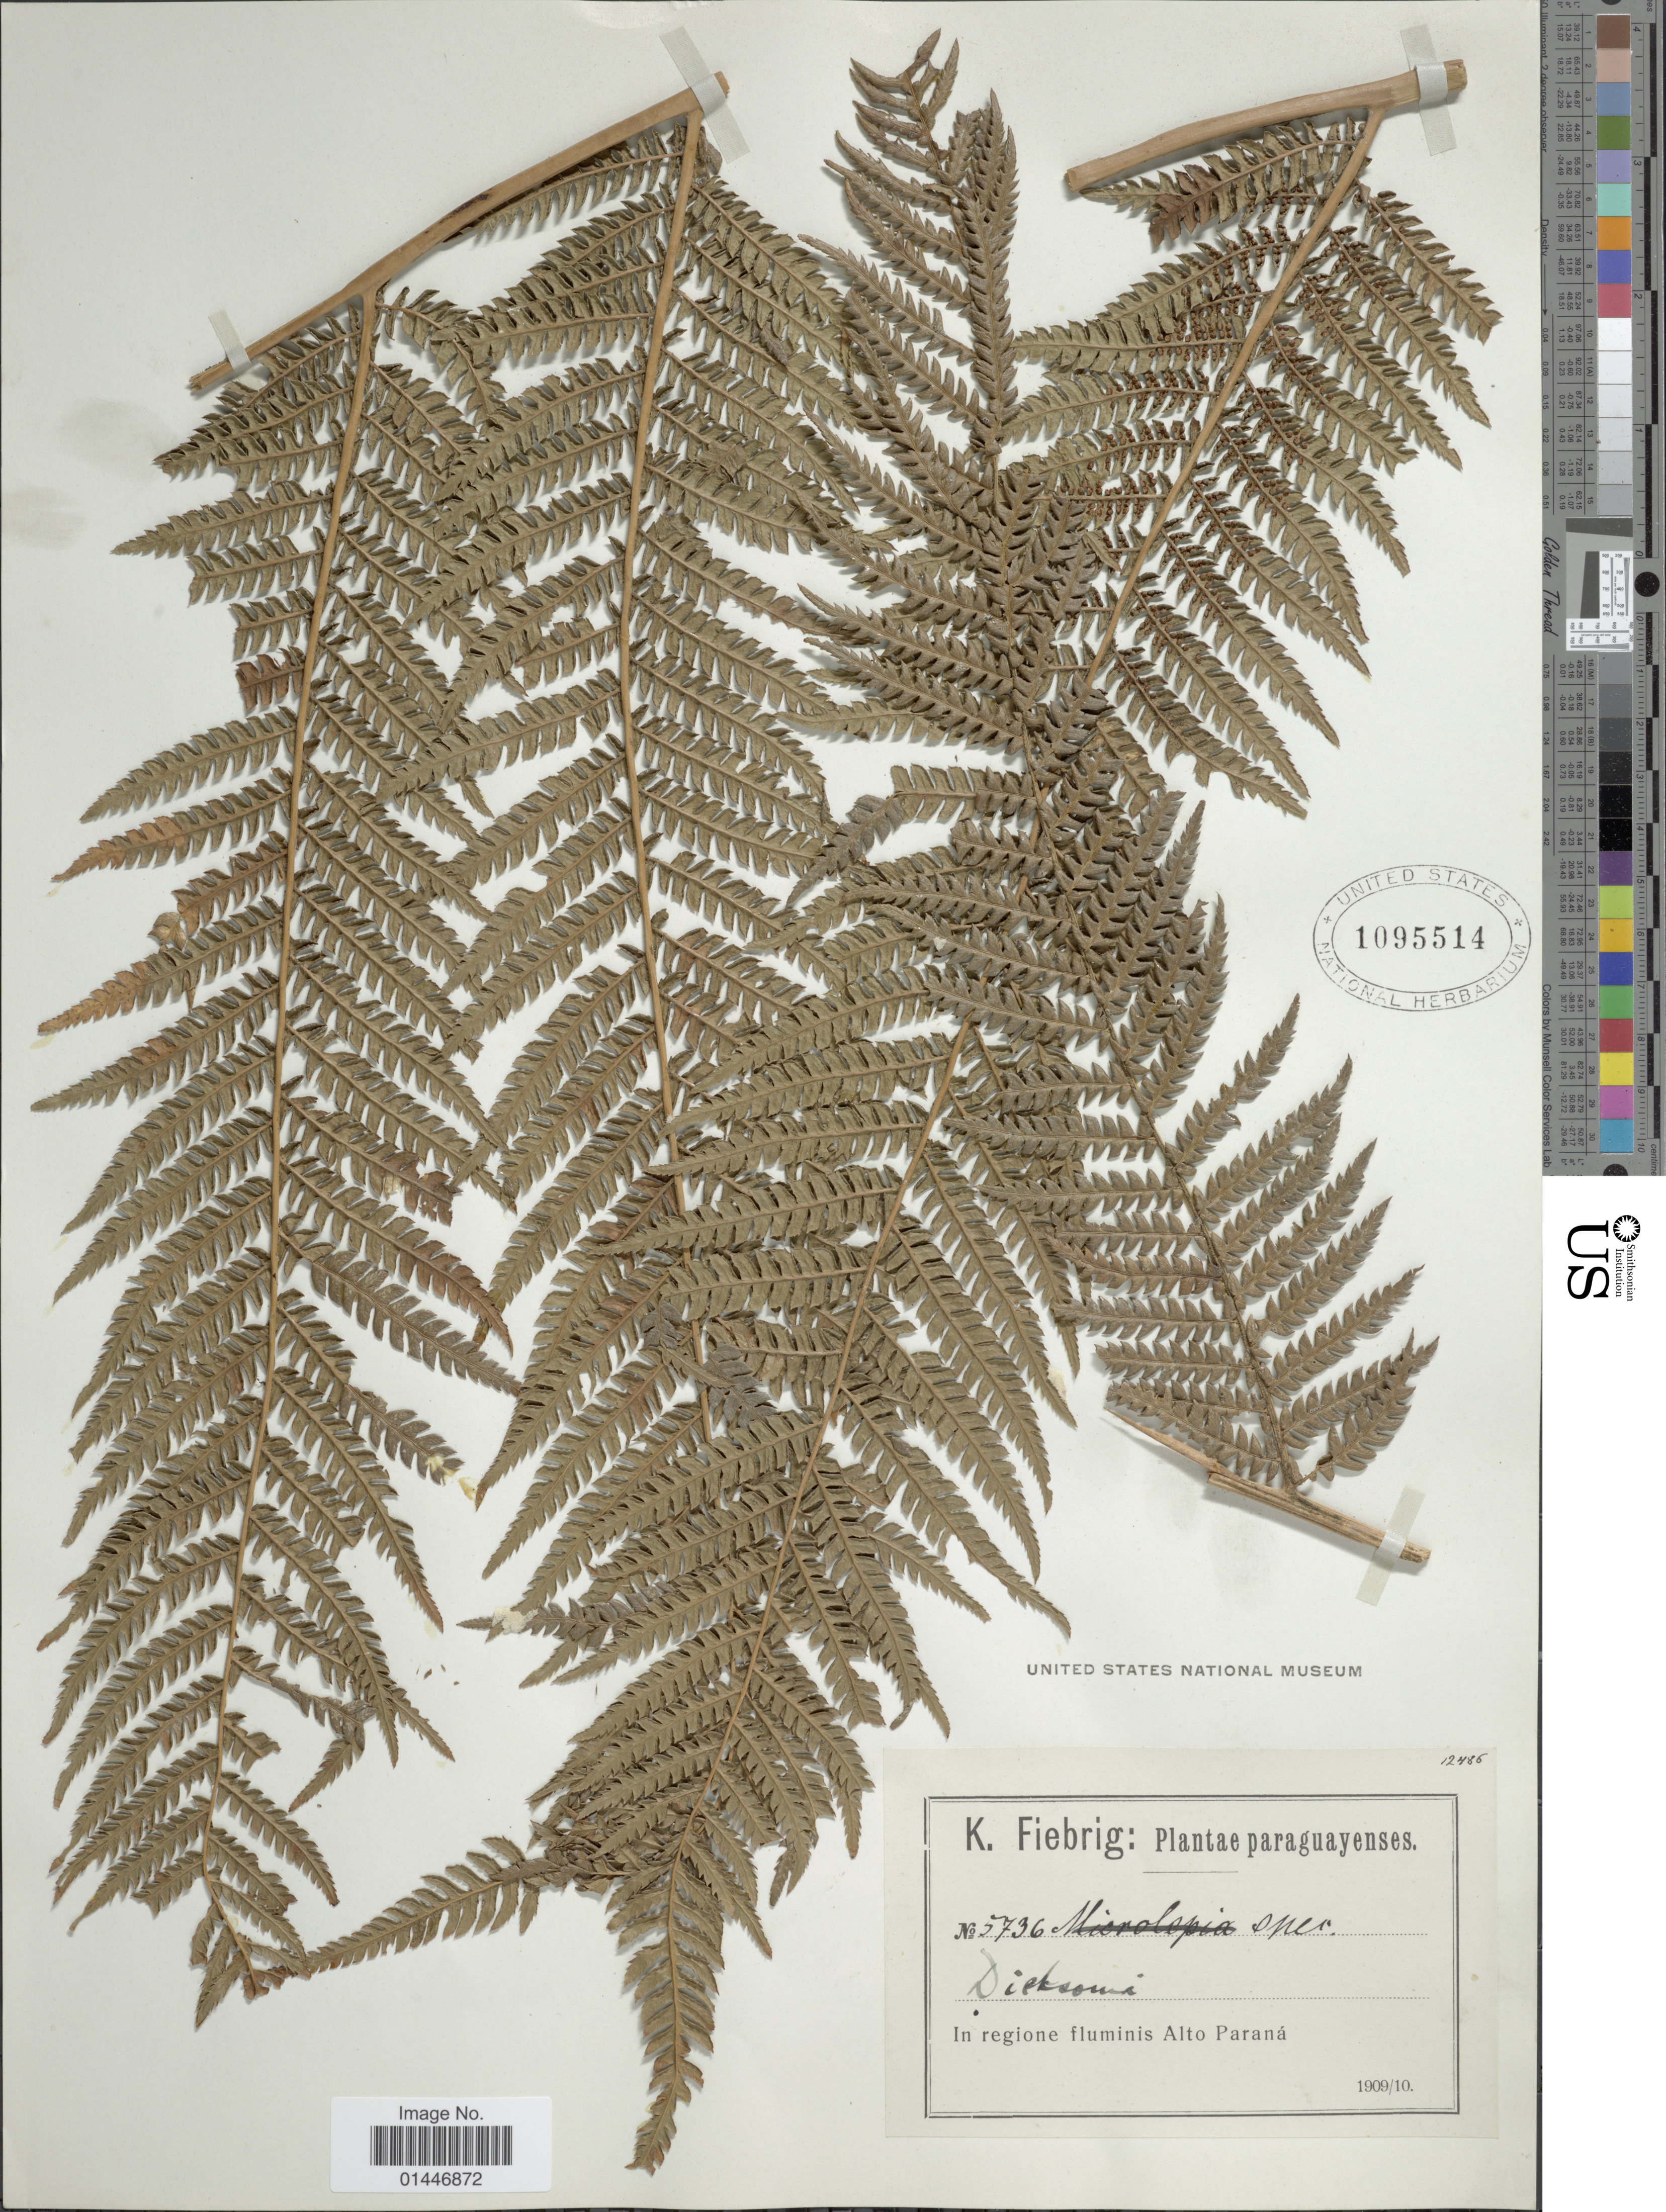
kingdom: Plantae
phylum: Tracheophyta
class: Polypodiopsida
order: Cyatheales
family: Dicksoniaceae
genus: Dicksonia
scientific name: Dicksonia sellowiana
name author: Hook.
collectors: K. Fiebrig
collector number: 5736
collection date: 1909/1910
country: Paraguay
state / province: Alto Parana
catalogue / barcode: US 1095514